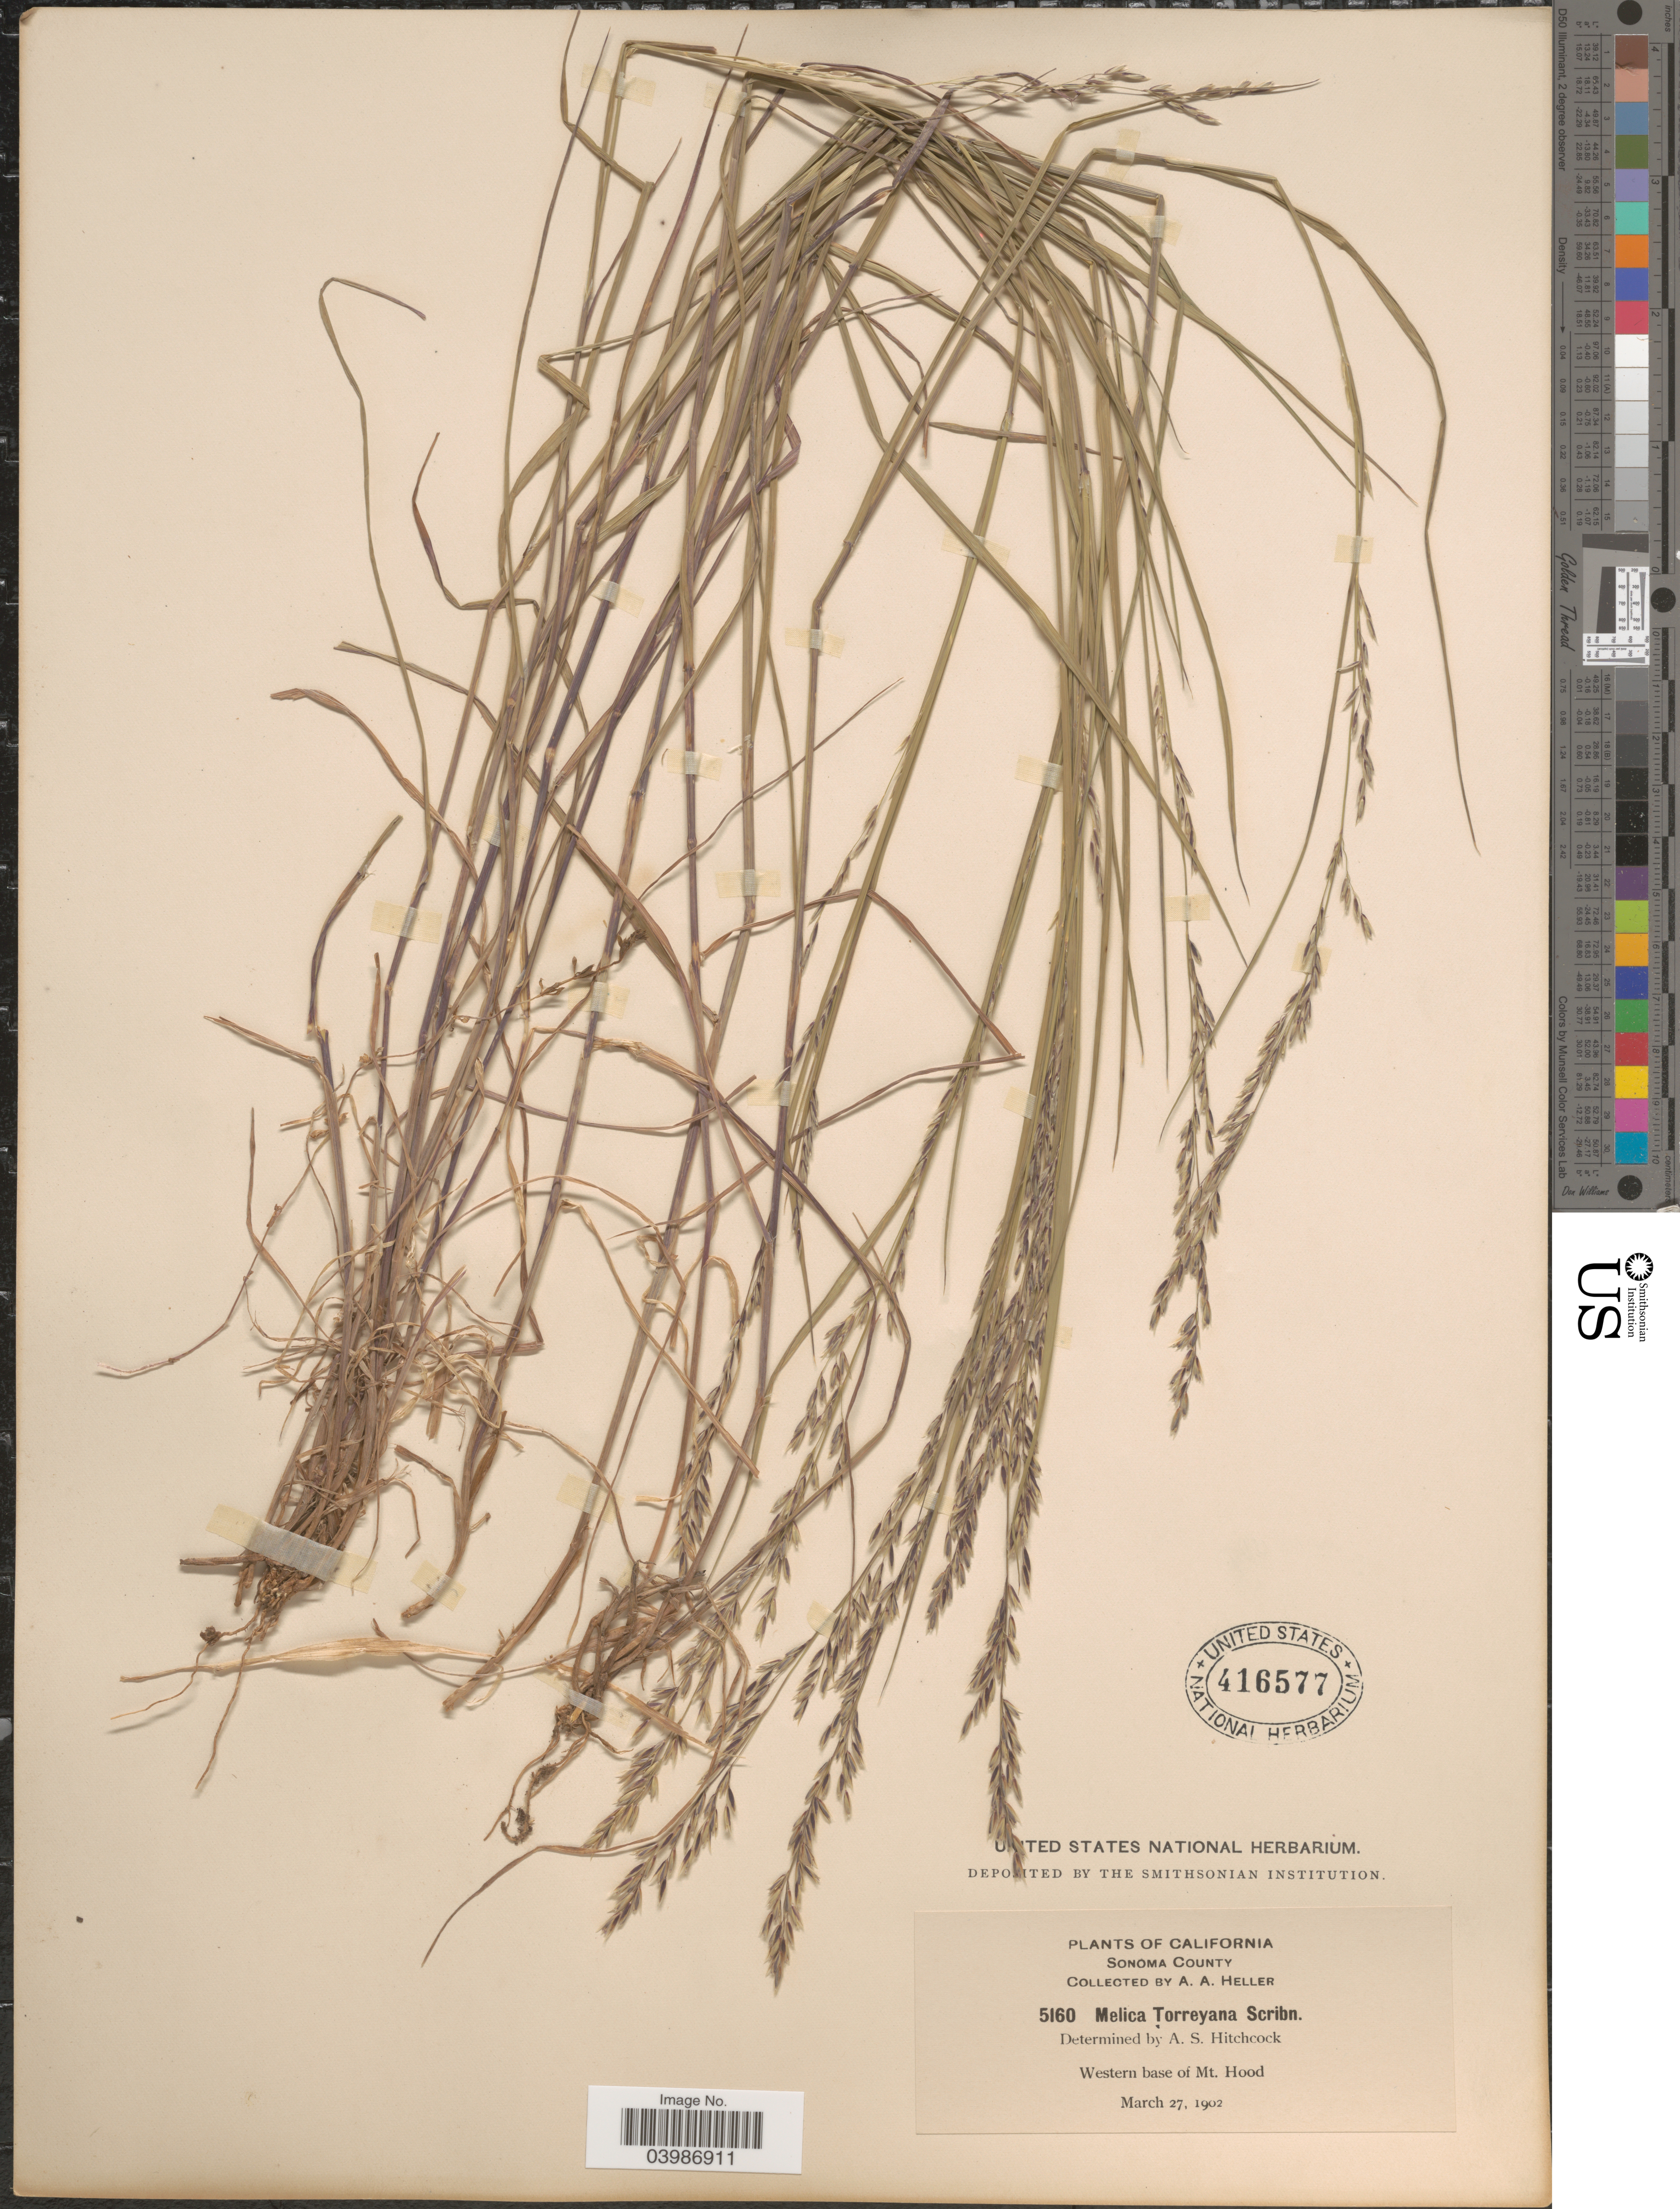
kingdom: Plantae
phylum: Tracheophyta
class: Liliopsida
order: Poales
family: Poaceae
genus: Melica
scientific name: Melica torreyana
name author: Scribn.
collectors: A. A. Heller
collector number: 5160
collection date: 1902-03-27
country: United States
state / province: California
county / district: Sonoma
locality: Sonoma County. Western base of Mt. Hood.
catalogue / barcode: US 416577